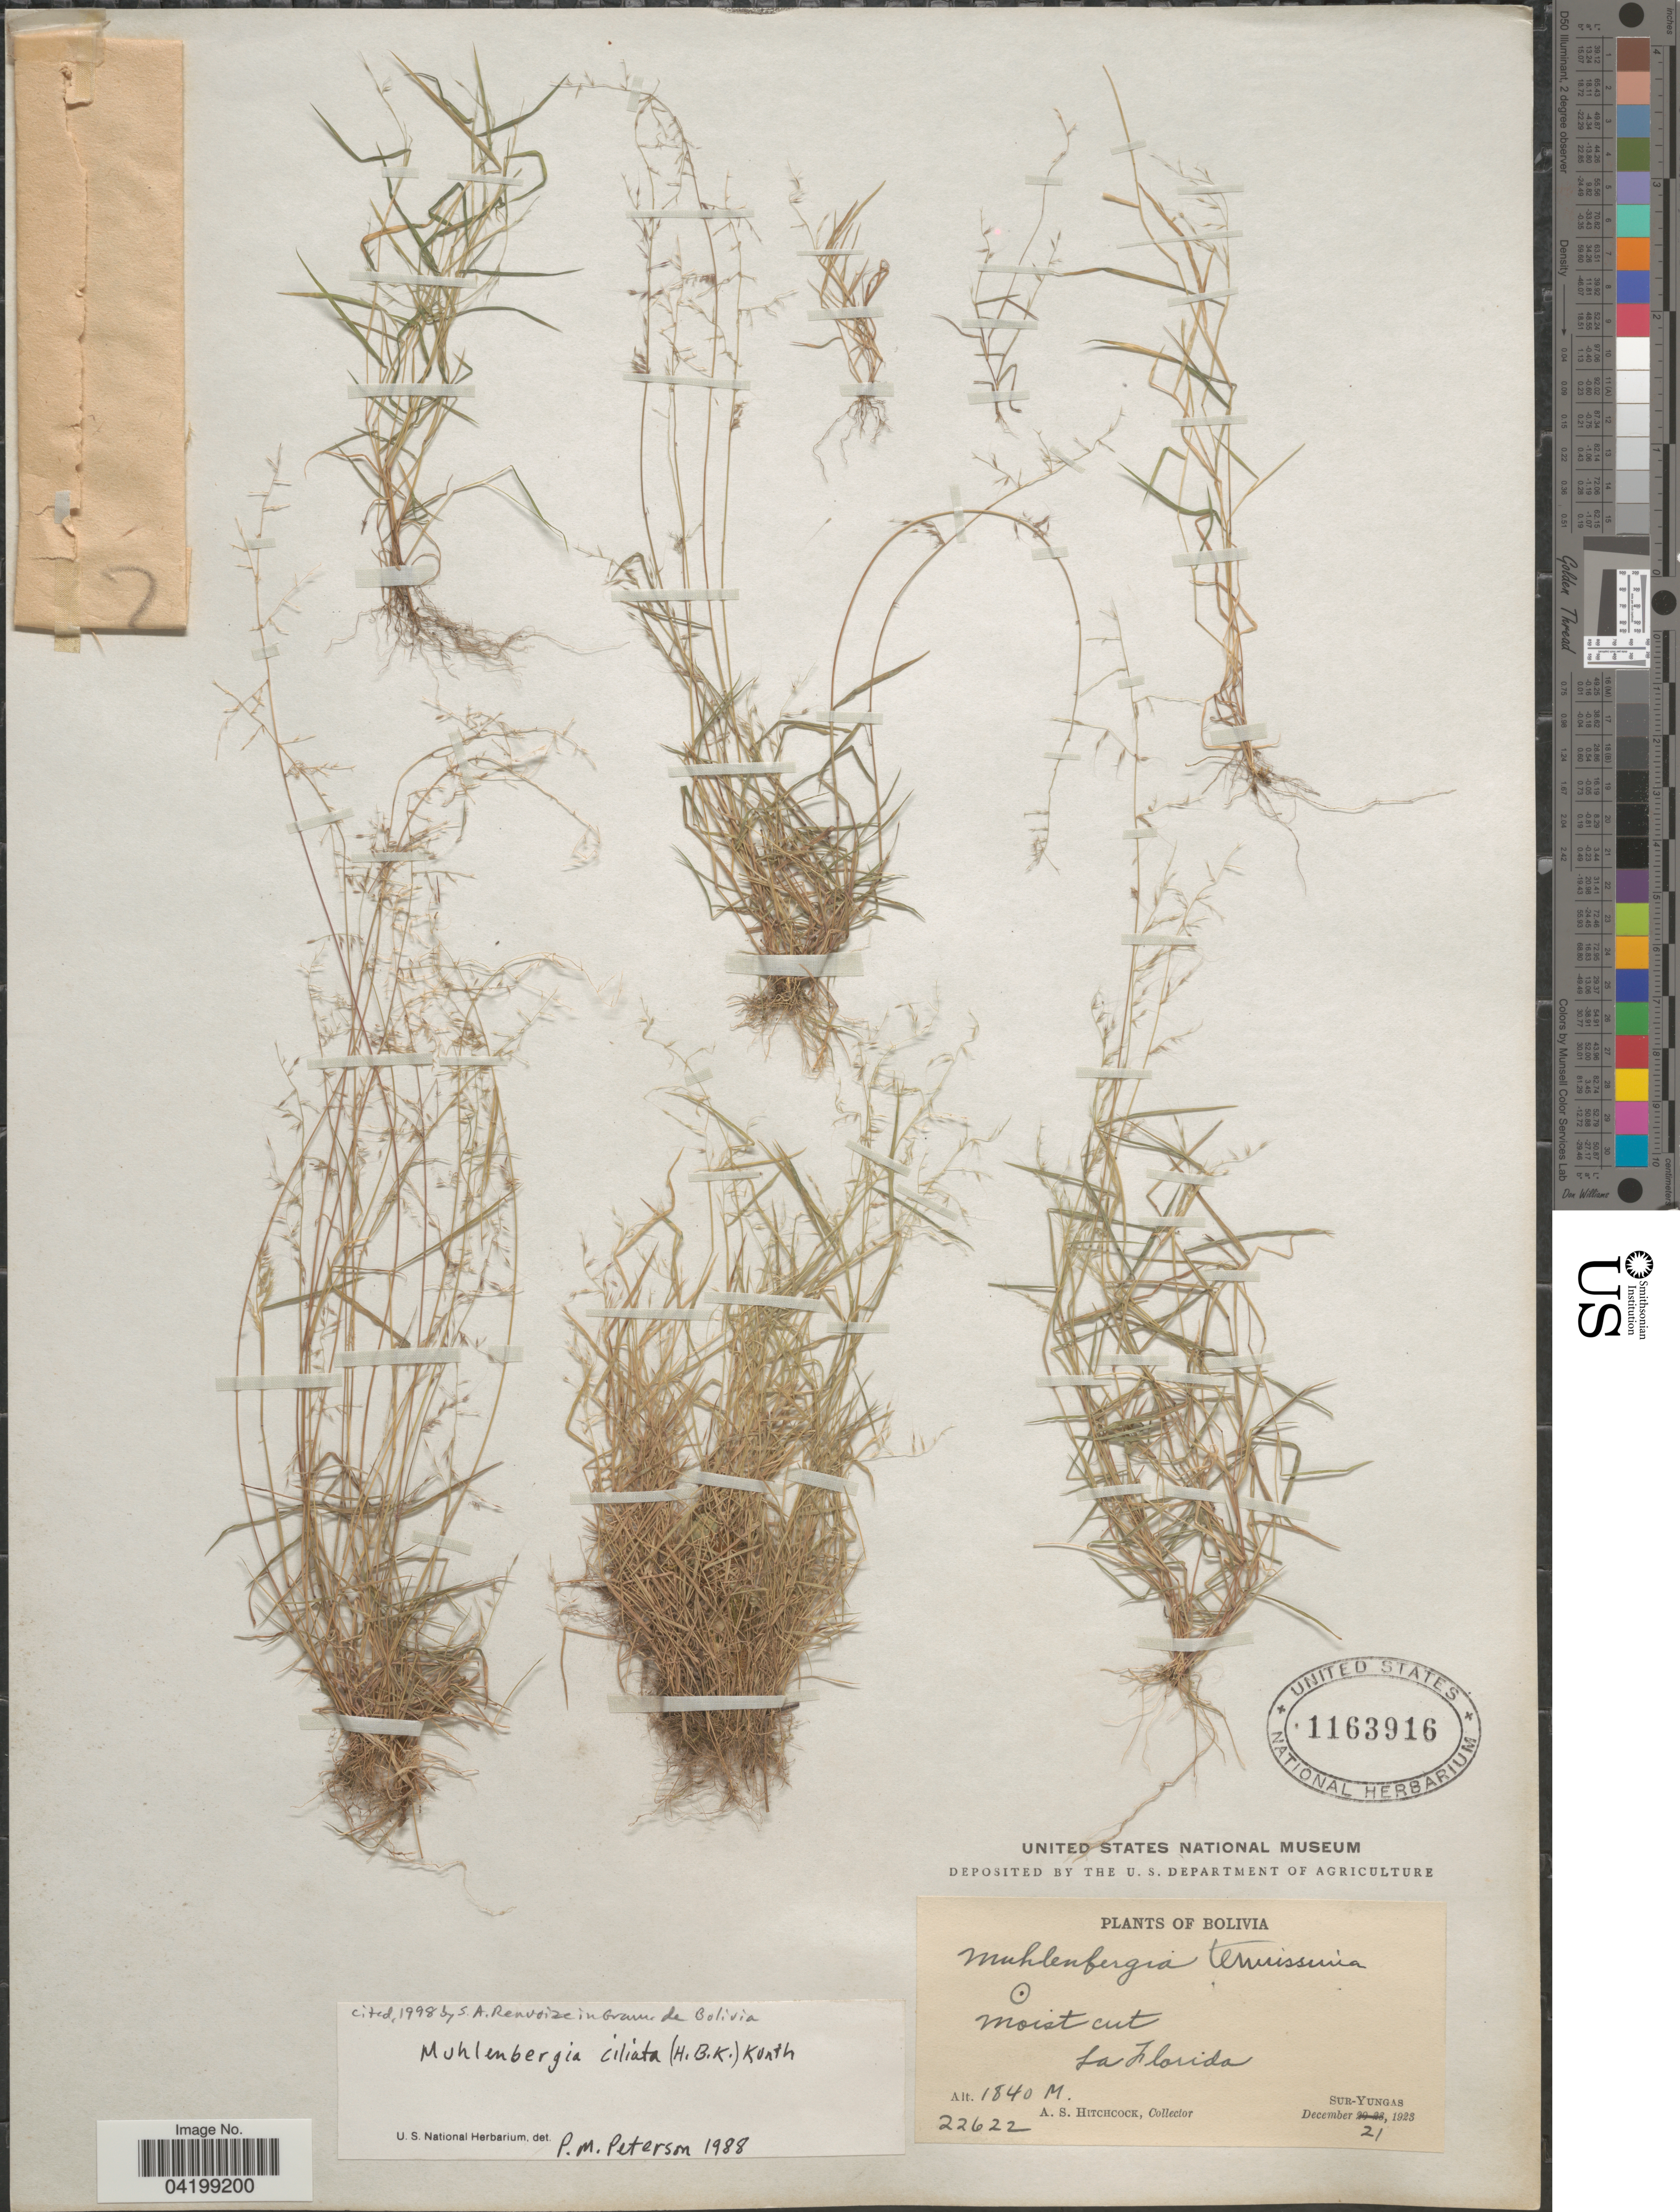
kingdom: Plantae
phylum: Tracheophyta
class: Liliopsida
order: Poales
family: Poaceae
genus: Muhlenbergia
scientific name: Muhlenbergia ciliata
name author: (Kunth) Trin.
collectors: A. S. Hitchcock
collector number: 22622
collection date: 1923-12-21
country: Bolivia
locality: La Florida. Sur-Yungas.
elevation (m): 1840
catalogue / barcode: US 1163916